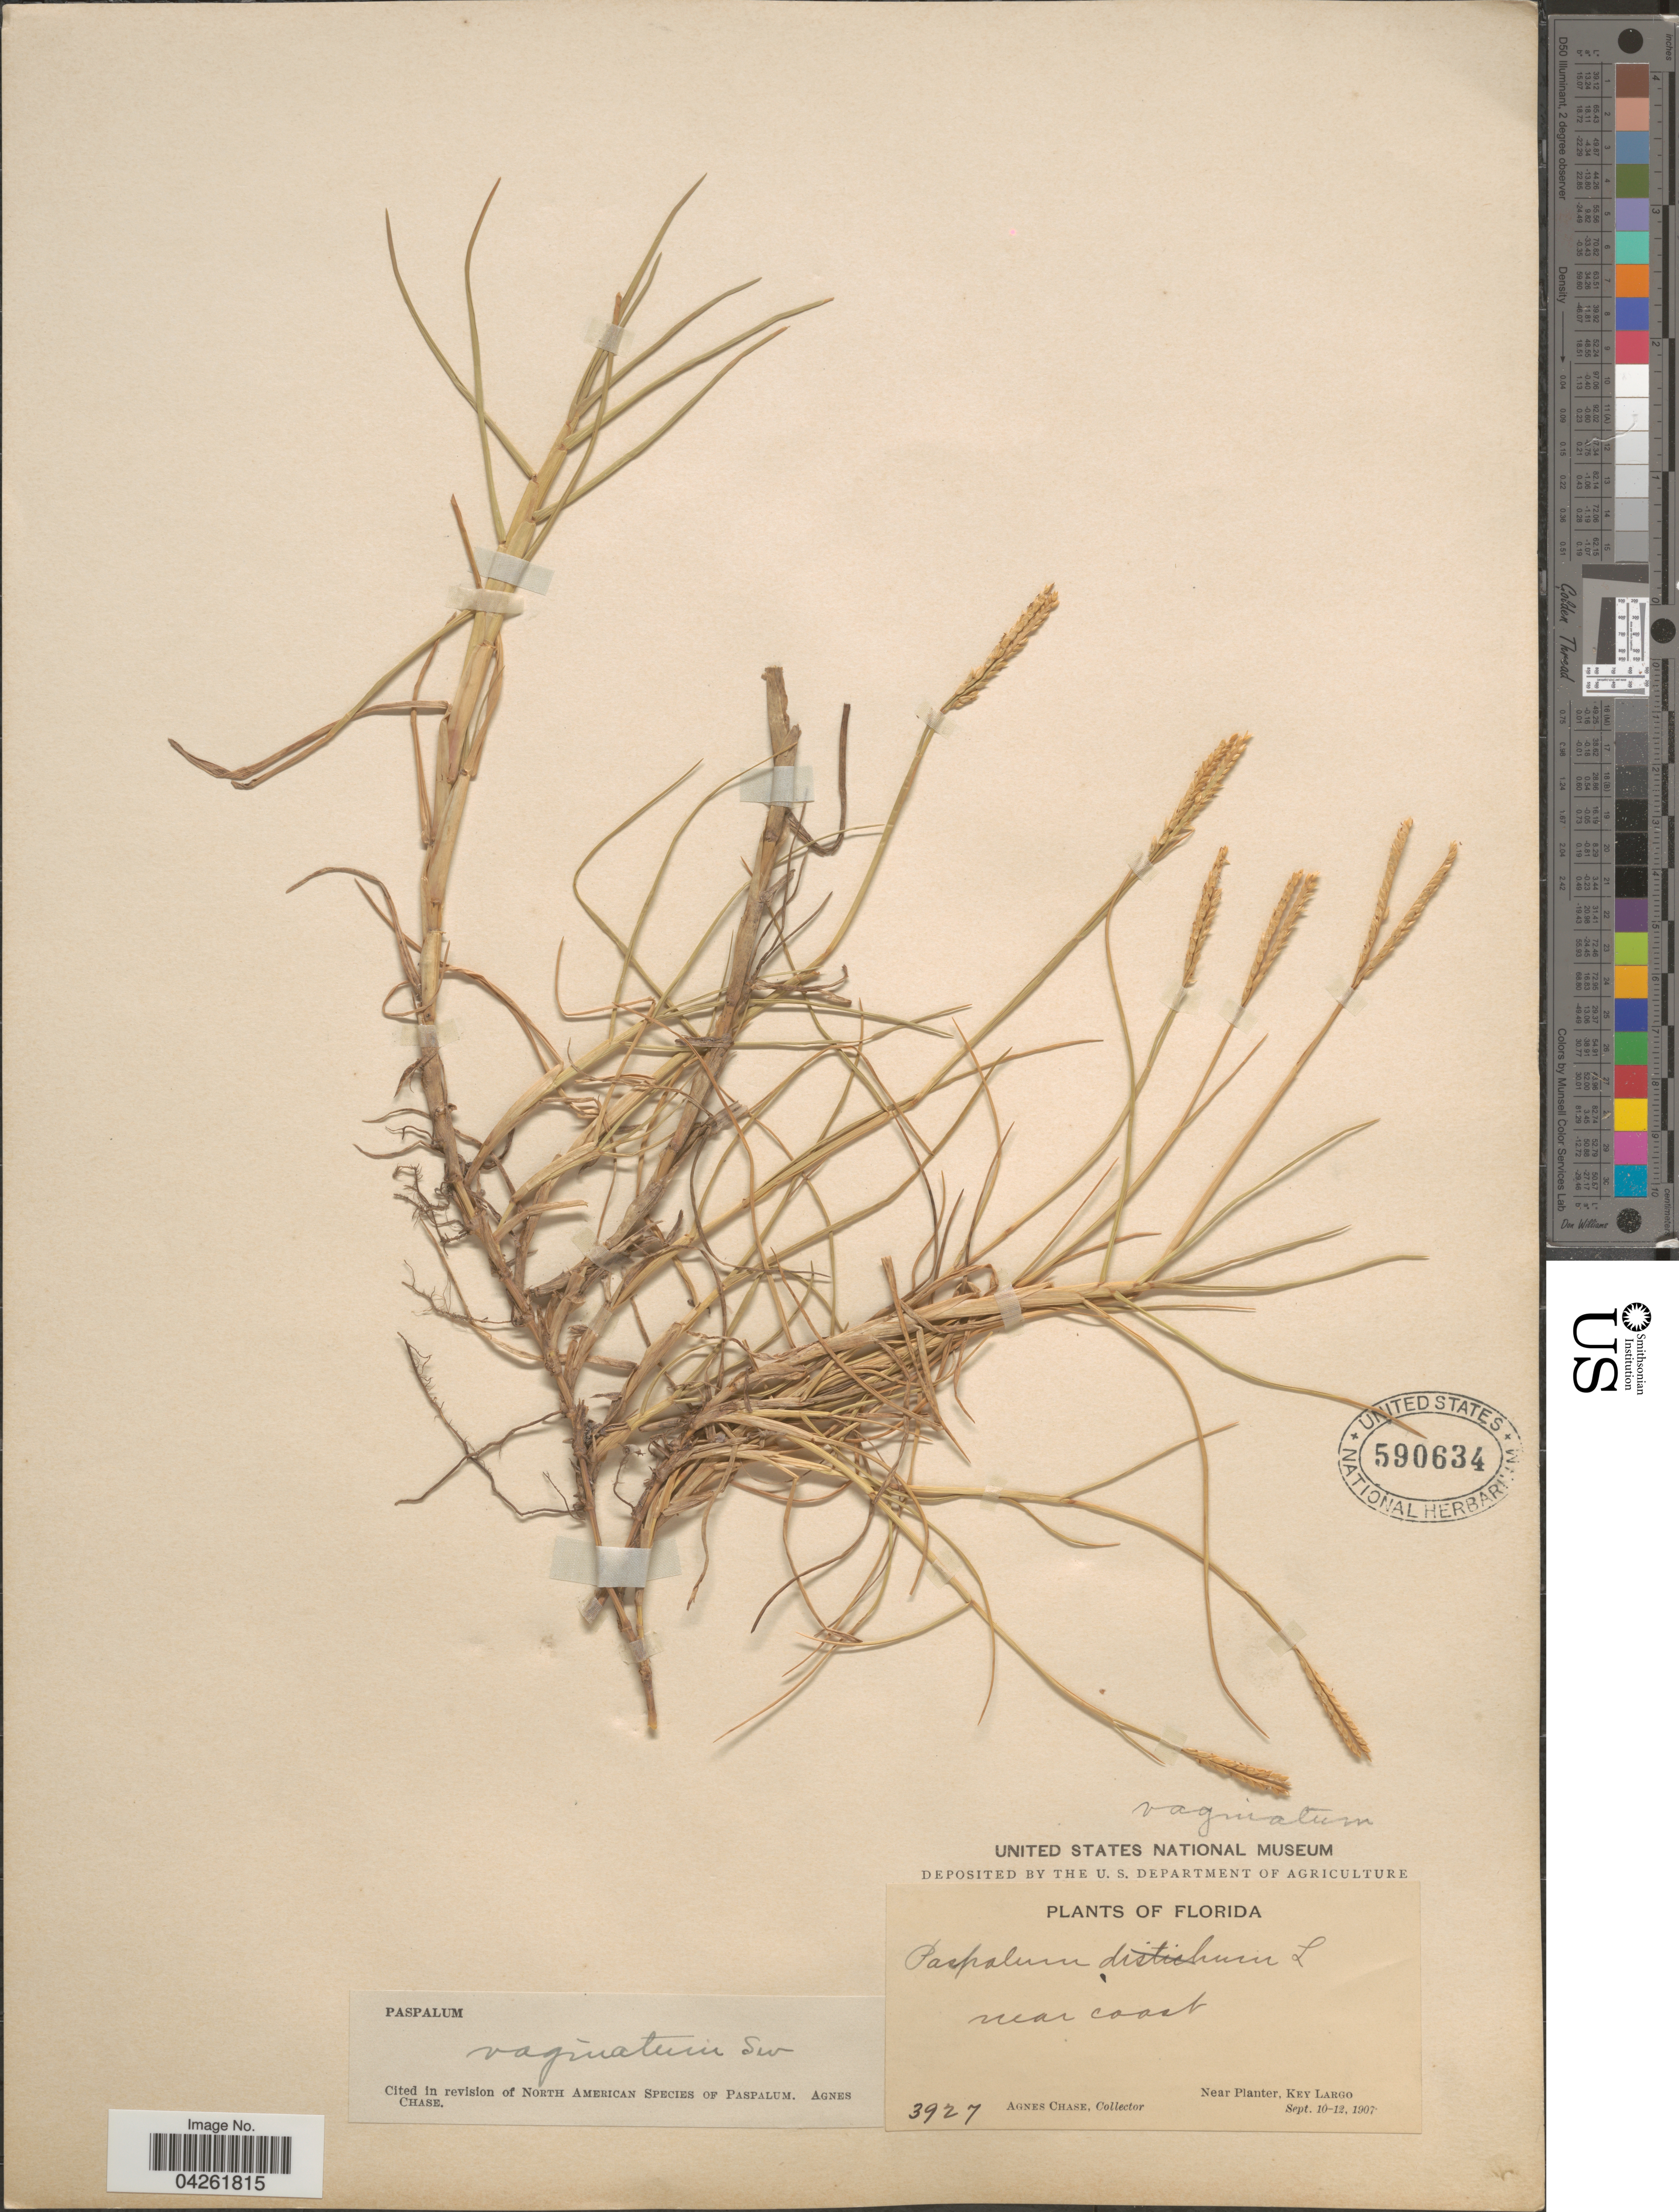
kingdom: Plantae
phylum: Tracheophyta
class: Liliopsida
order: Poales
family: Poaceae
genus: Paspalum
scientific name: Paspalum distichum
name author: L.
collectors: A. Chase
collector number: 3927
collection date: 1907-09-10/1907-09-12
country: United States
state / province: Florida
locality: Near coast. Near Planter, Key Largo.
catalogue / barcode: US 590634